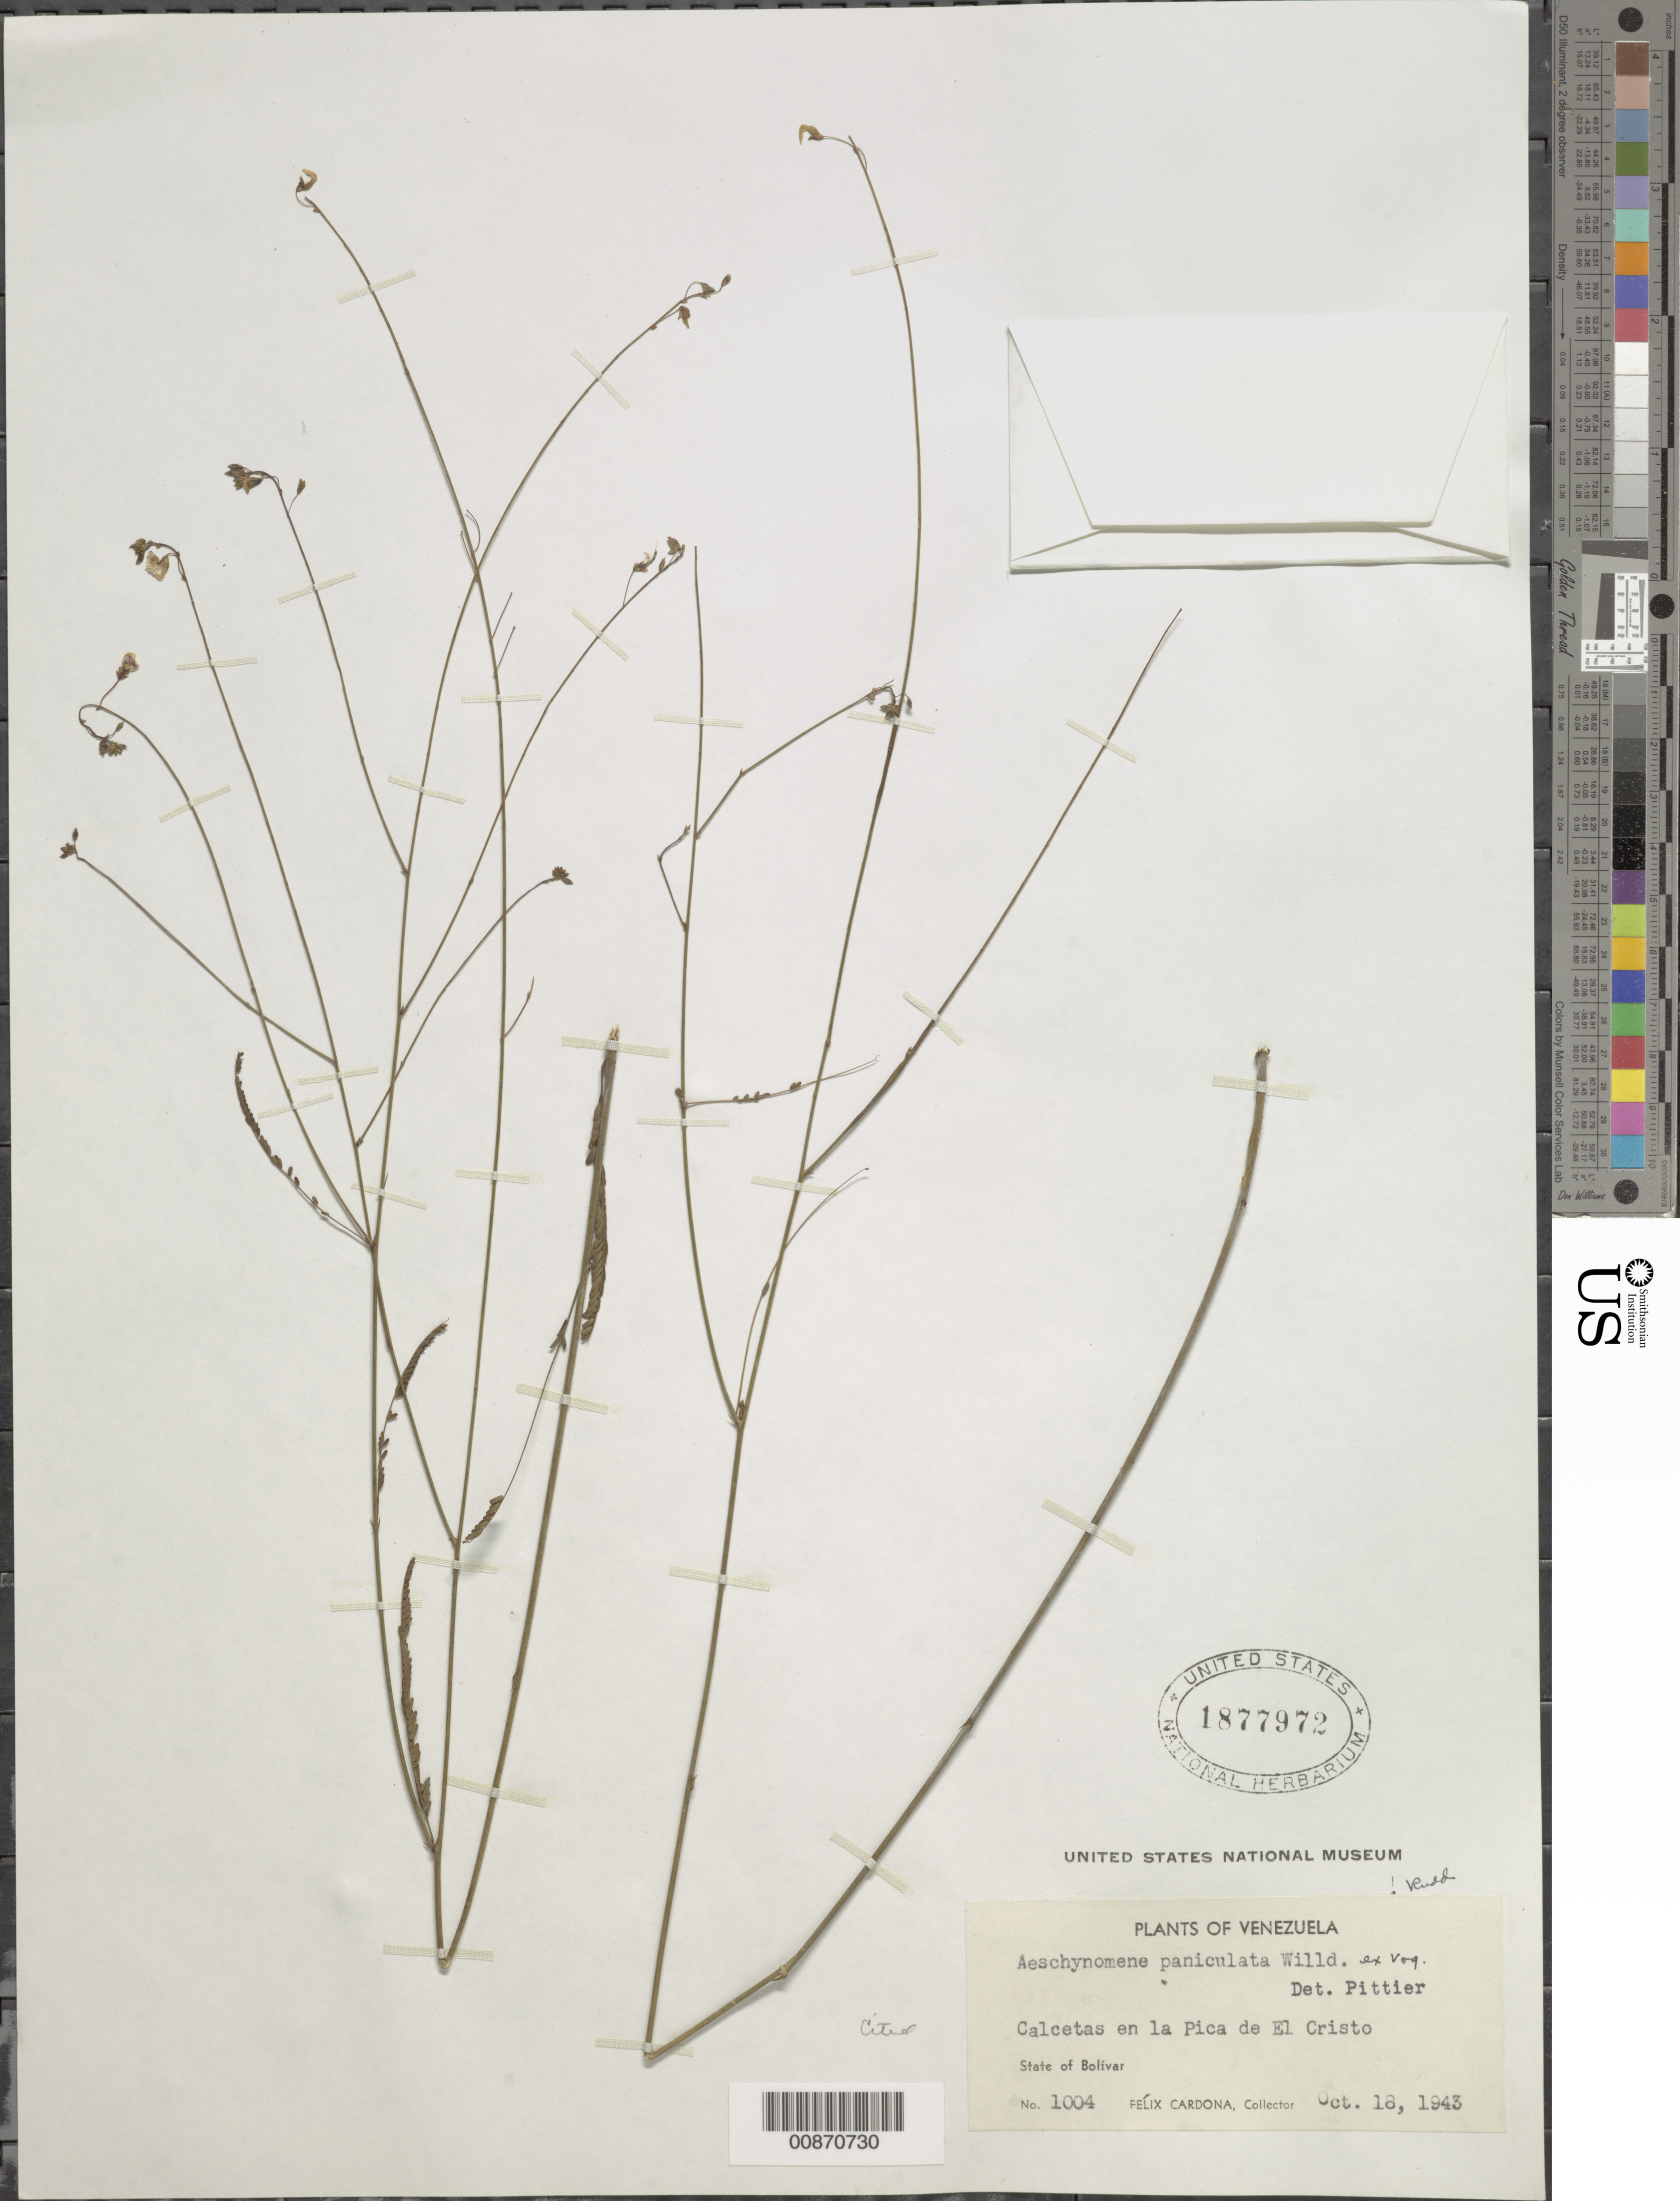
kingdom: Plantae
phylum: Tracheophyta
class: Magnoliopsida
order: Fabales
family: Fabaceae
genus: Aeschynomene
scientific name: Aeschynomene paniculata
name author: Vogel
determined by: Rudd, V. E.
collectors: F. Cardona Puig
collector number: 1004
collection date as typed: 18-Oct-43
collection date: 1943-10-18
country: Venezuela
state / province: Bolívar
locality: Pica de El Cristo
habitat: Calcetas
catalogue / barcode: US 1877972